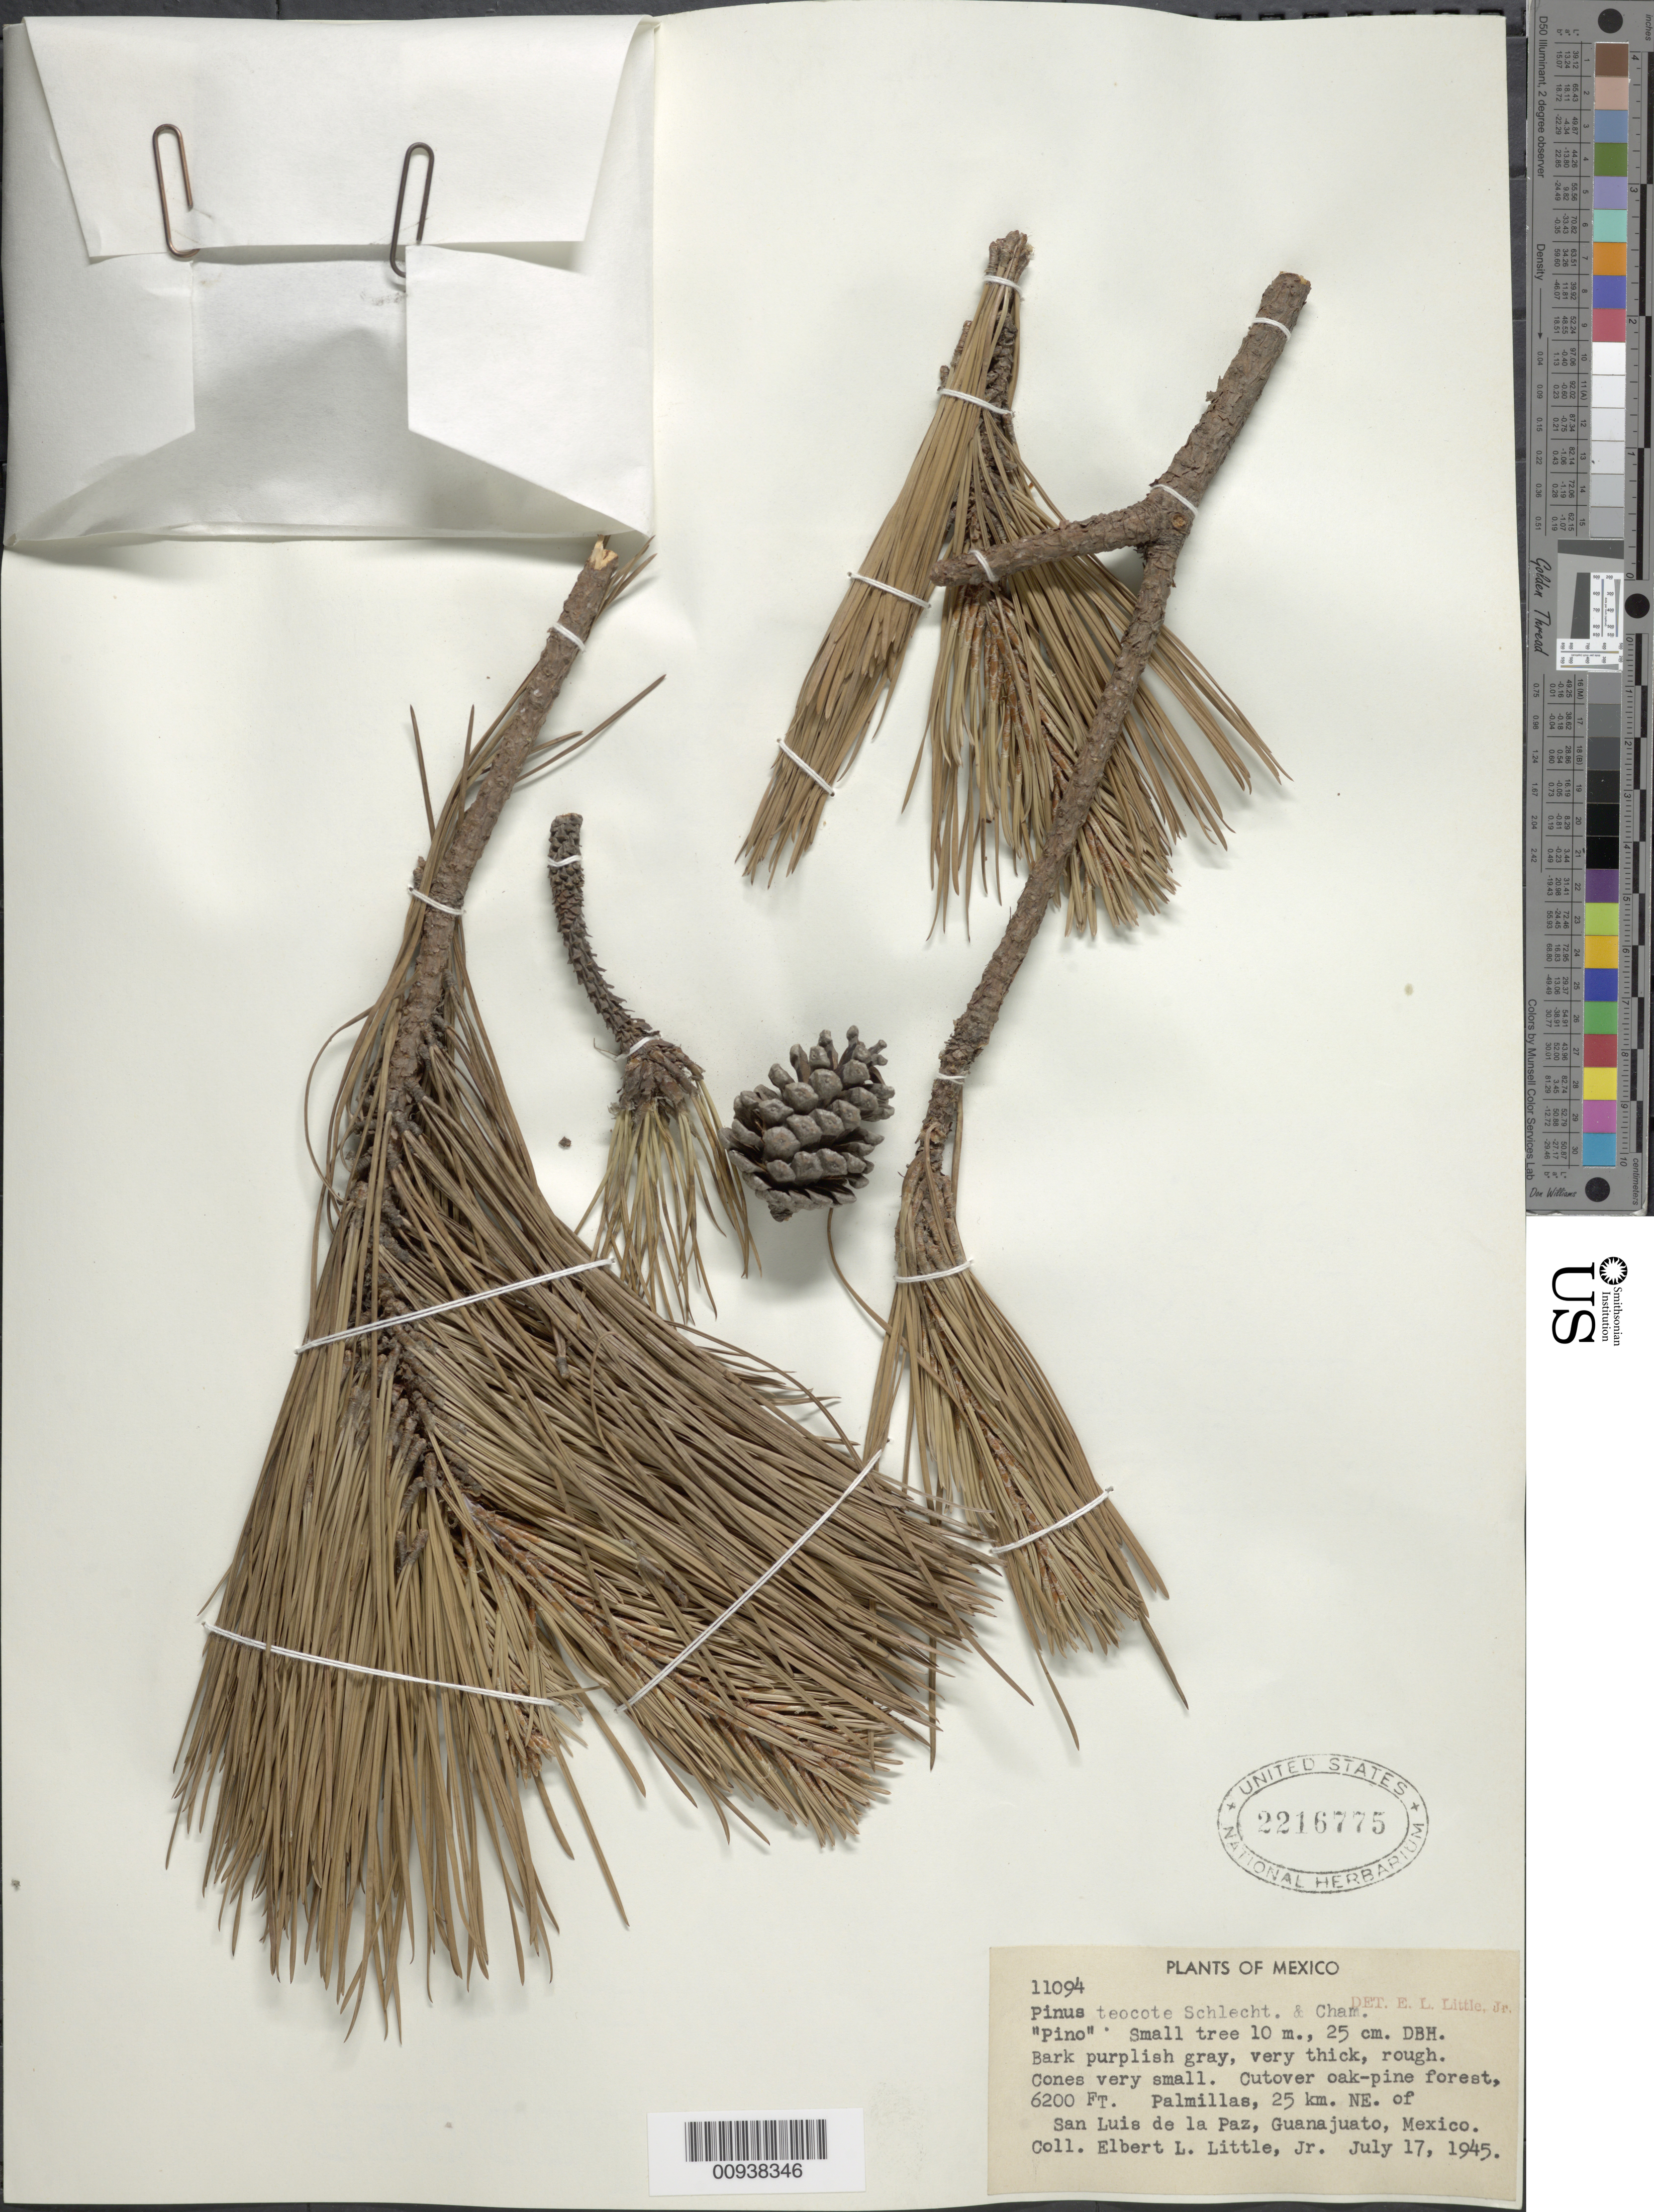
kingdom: Plantae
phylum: Tracheophyta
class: Pinopsida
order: Pinales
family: Pinaceae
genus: Pinus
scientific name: Pinus teocote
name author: Schltdl. & Cham.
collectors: E. L. Little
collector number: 11094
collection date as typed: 17 Jul 1945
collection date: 1945-07-17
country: Mexico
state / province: Guanajuato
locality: Palmillas, 25 km. NE of San Luis de la Paz.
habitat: Cutover oak-pine forest.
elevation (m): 1890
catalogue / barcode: US 2216775